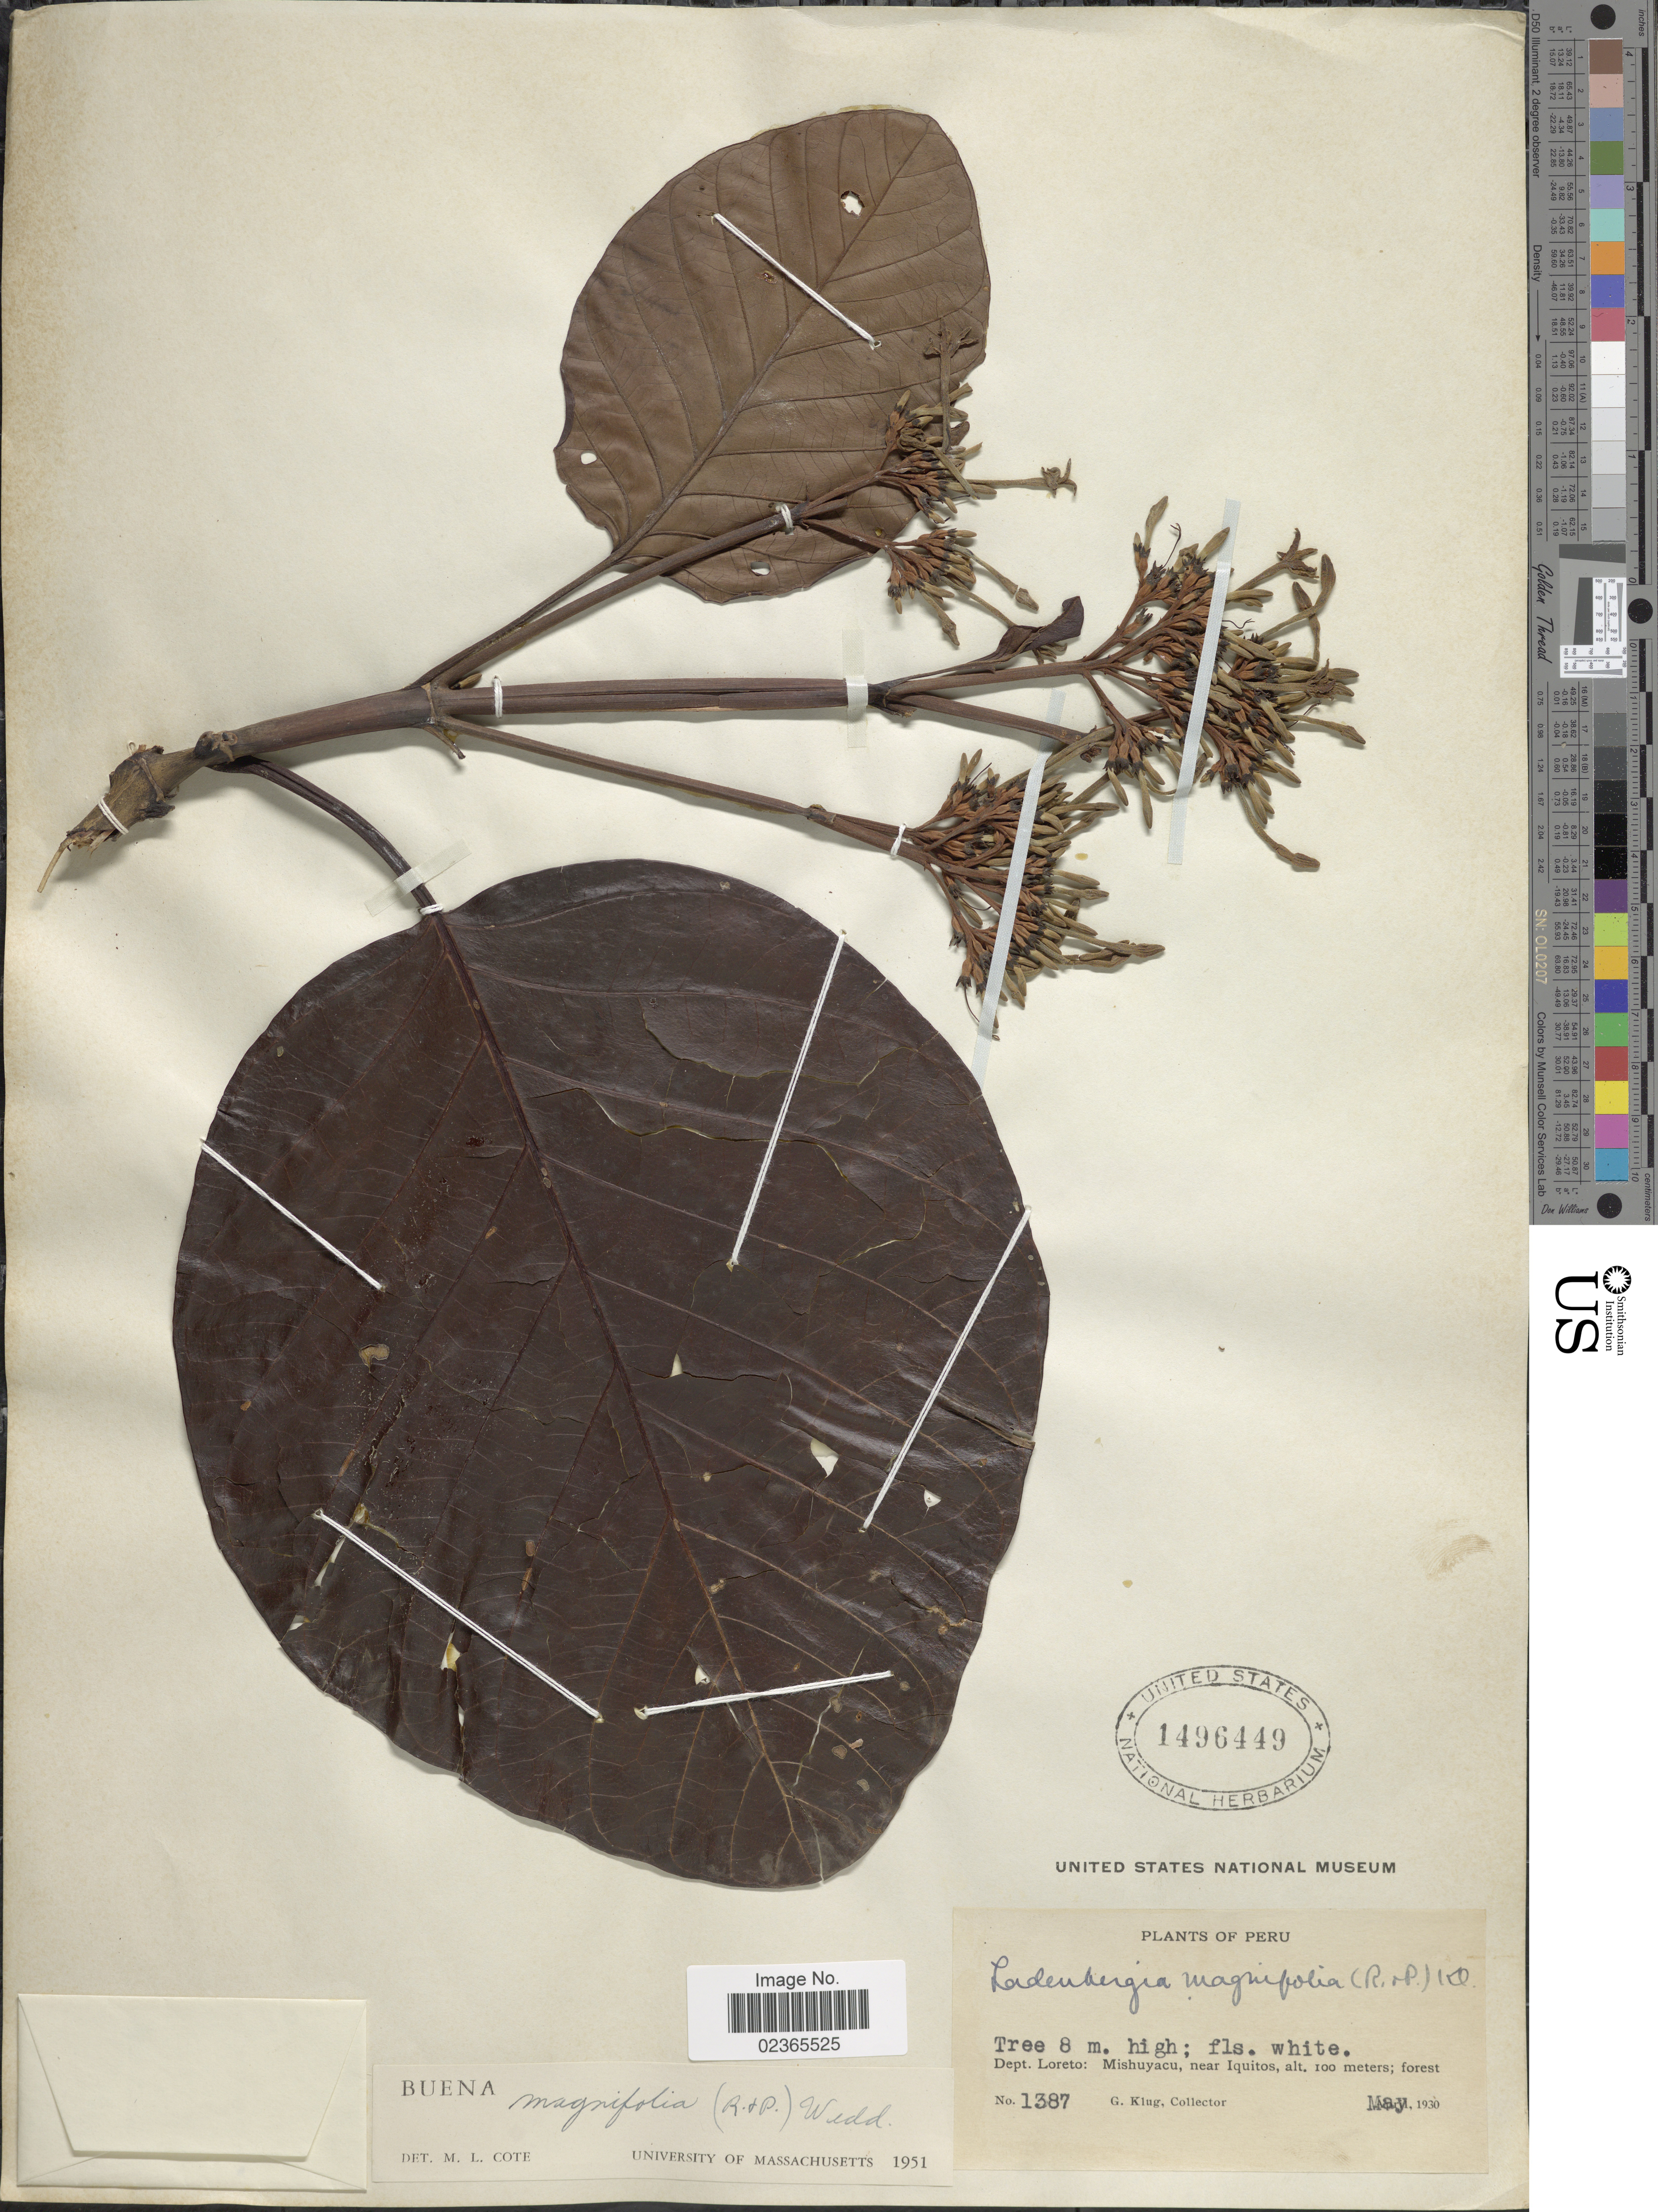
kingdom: Plantae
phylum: Tracheophyta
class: Magnoliopsida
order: Gentianales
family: Rubiaceae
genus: Ladenbergia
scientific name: Ladenbergia oblongifolia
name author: (Mutis) L. Andersson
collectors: G. Klug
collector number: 1387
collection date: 1930-05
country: Peru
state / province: Loreto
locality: Mishuyacu, near Iquitos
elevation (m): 100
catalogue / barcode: US 1496449